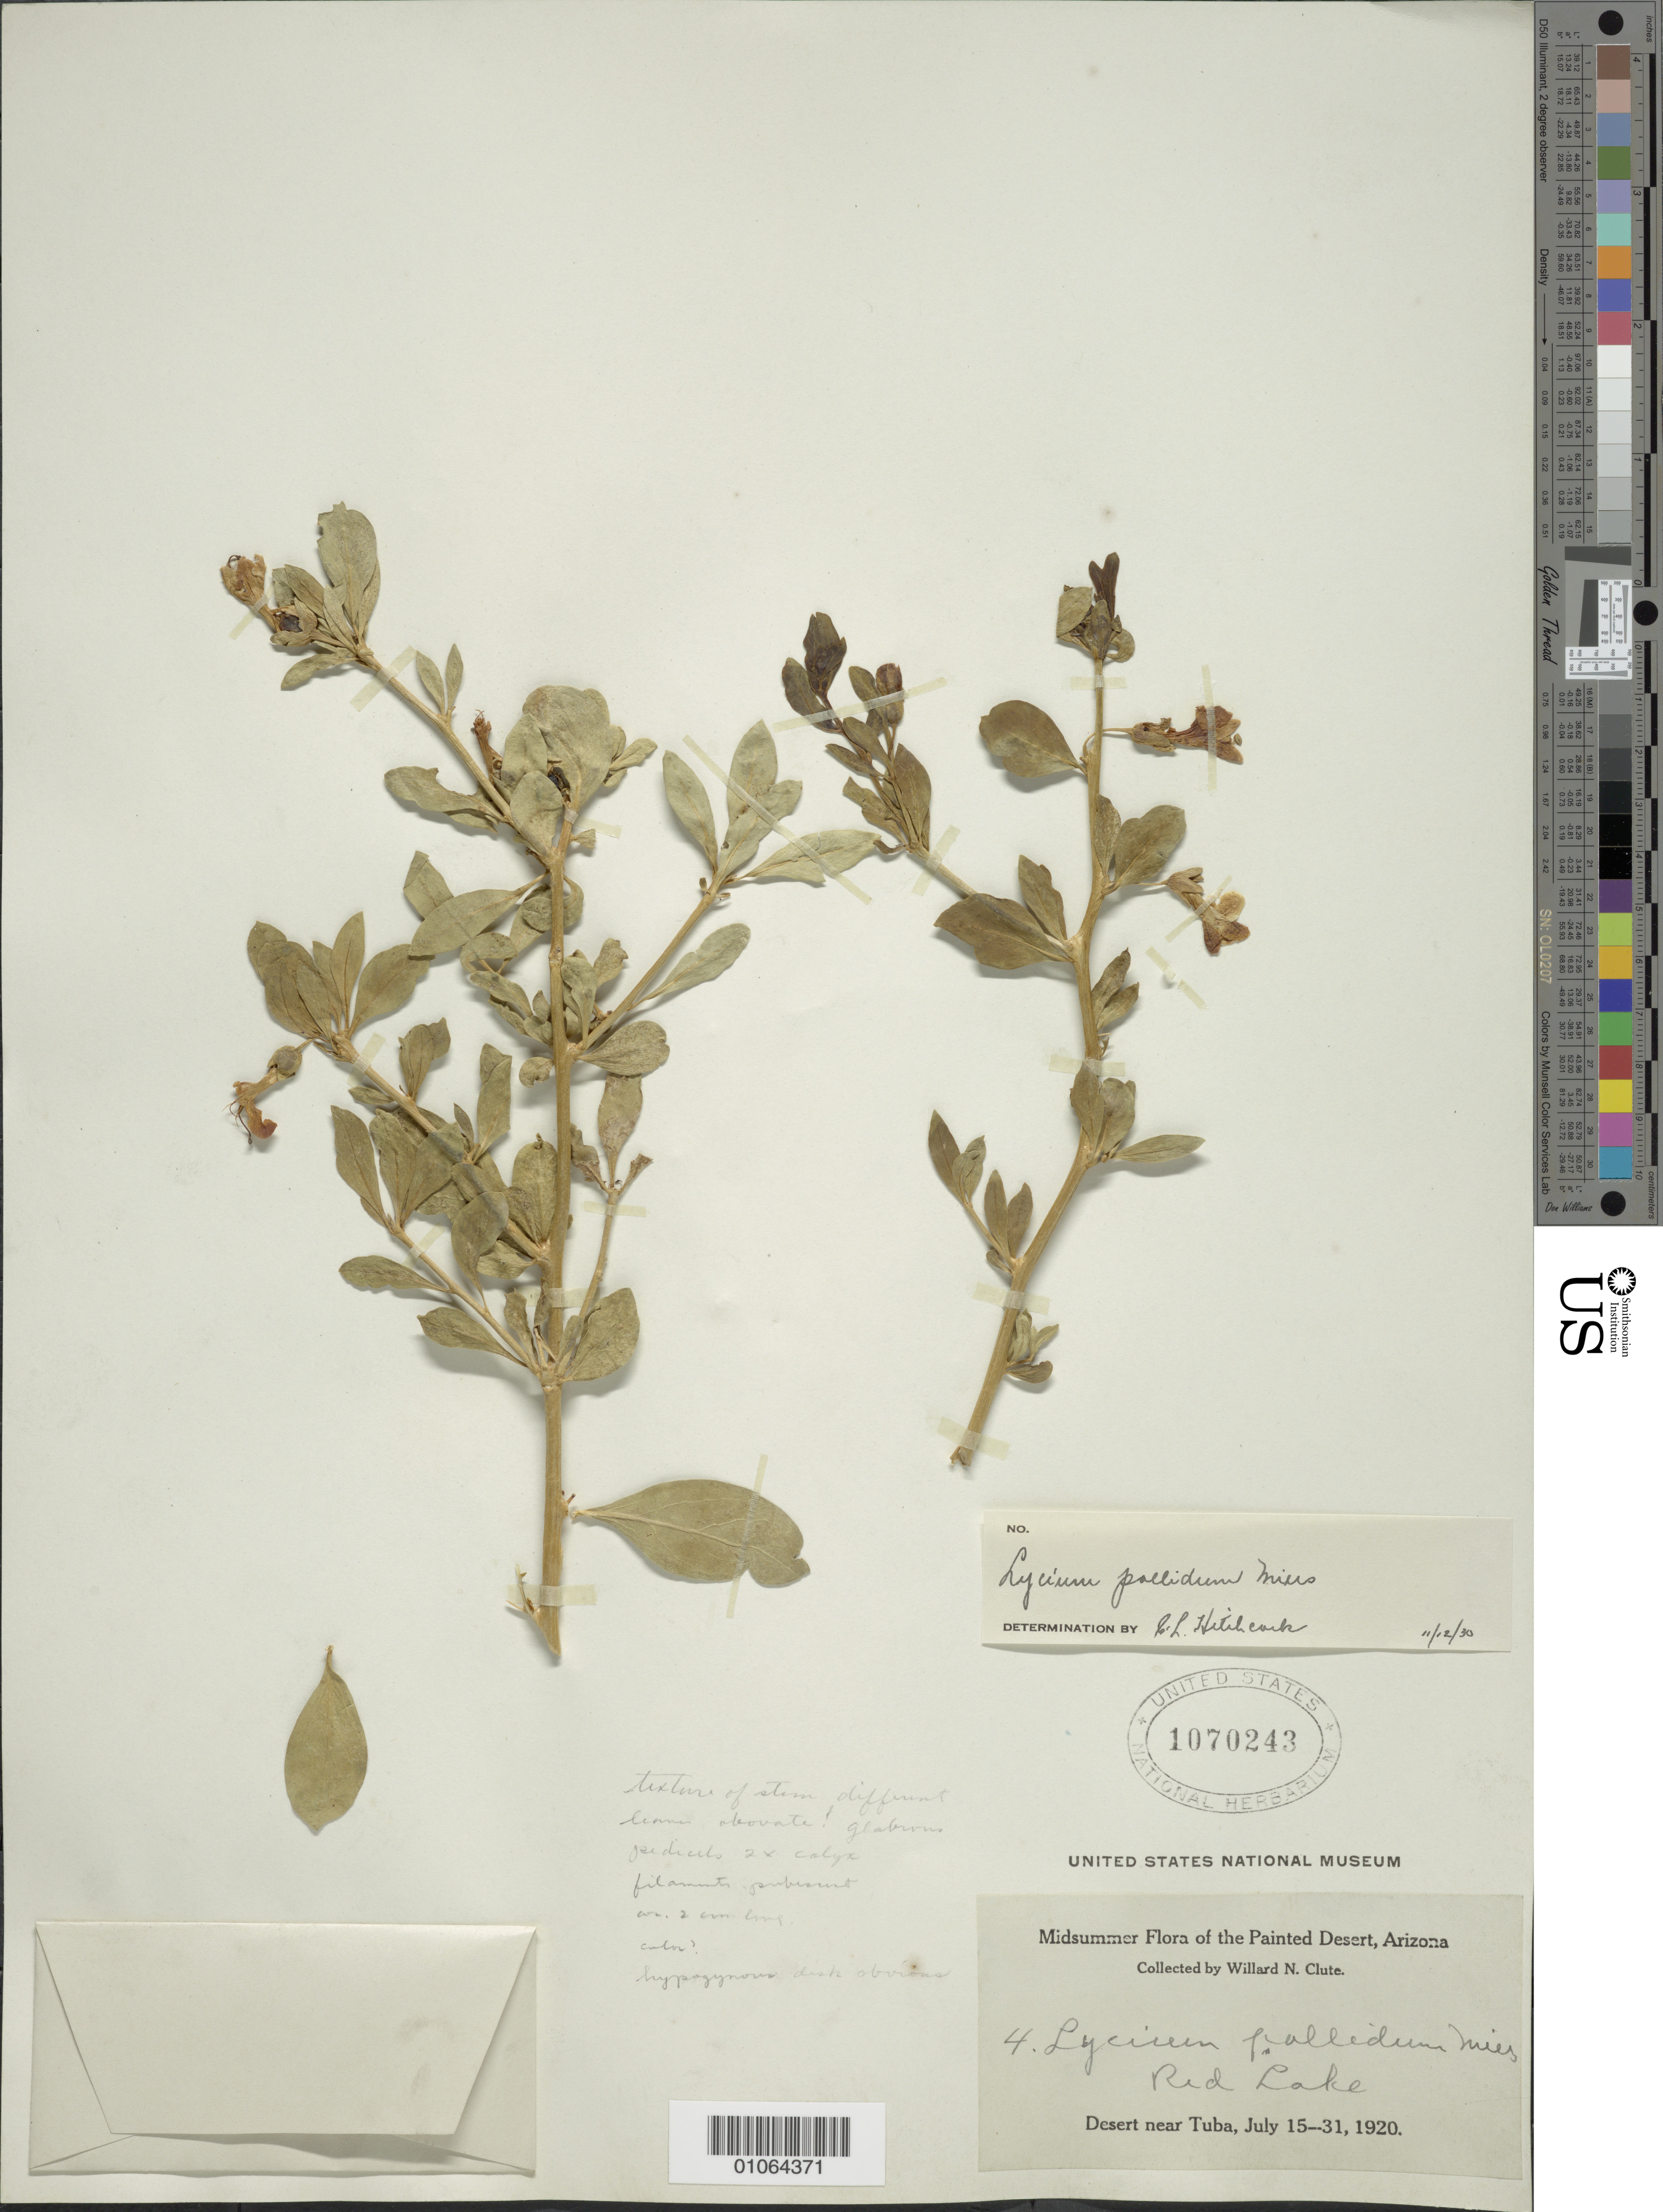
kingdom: Plantae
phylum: Tracheophyta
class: Magnoliopsida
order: Solanales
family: Solanaceae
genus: Lycium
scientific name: Lycium pallidum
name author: Miers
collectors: W. N. Clute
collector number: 4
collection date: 1920-07-15/1920-07-31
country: United States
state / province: Arizona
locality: Painted Desert. Red Lake.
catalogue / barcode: US 1070243